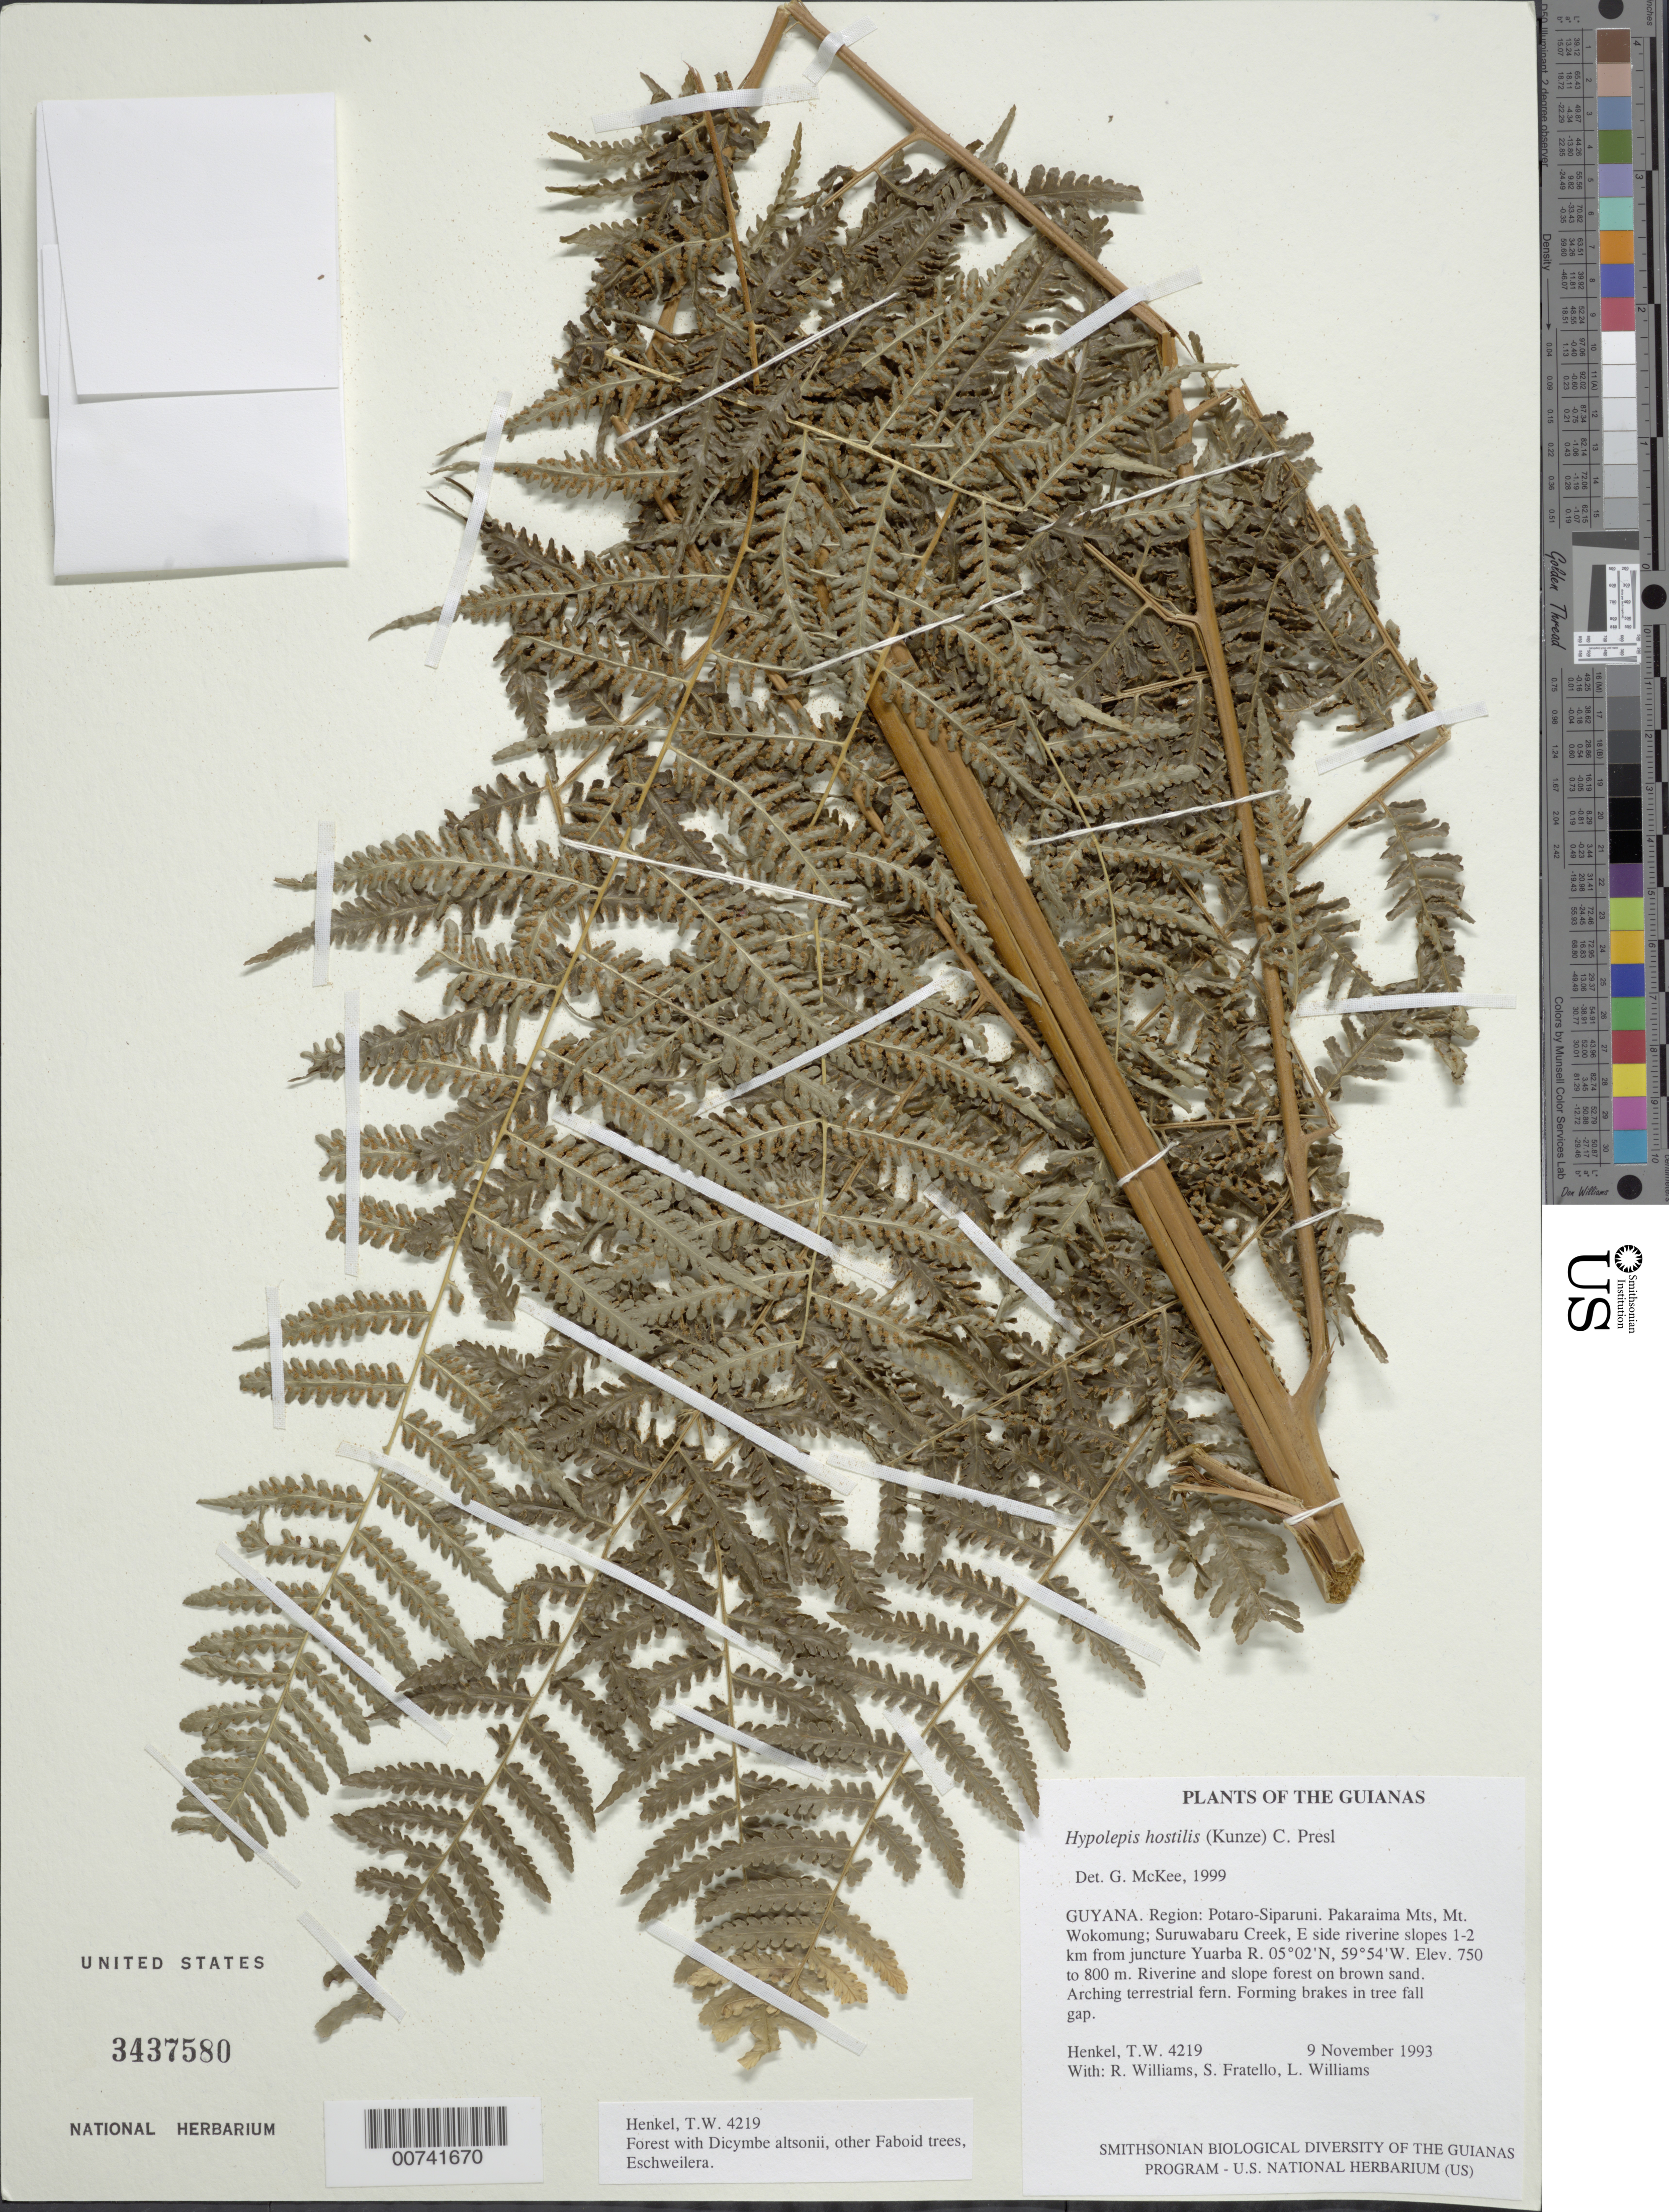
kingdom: Plantae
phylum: Tracheophyta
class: Polypodiopsida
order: Polypodiales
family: Dennstaedtiaceae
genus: Hypolepis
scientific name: Hypolepis repens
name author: (L.) C. Presl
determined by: Boudrie, M.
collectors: T. Henkel, R. Williams, S. Fratello & L. Williams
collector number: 4219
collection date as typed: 9 November 1993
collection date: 1993-11-09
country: Guyana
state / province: Potaro-Siparuni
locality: Pakaraima Mts, Mt. Wokomung; Suruwabaru Creek, E side riverine slopes 1-2 km from juncture Yuarba R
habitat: Riverine and slope forest on brown sand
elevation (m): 750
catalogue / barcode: US 3437580